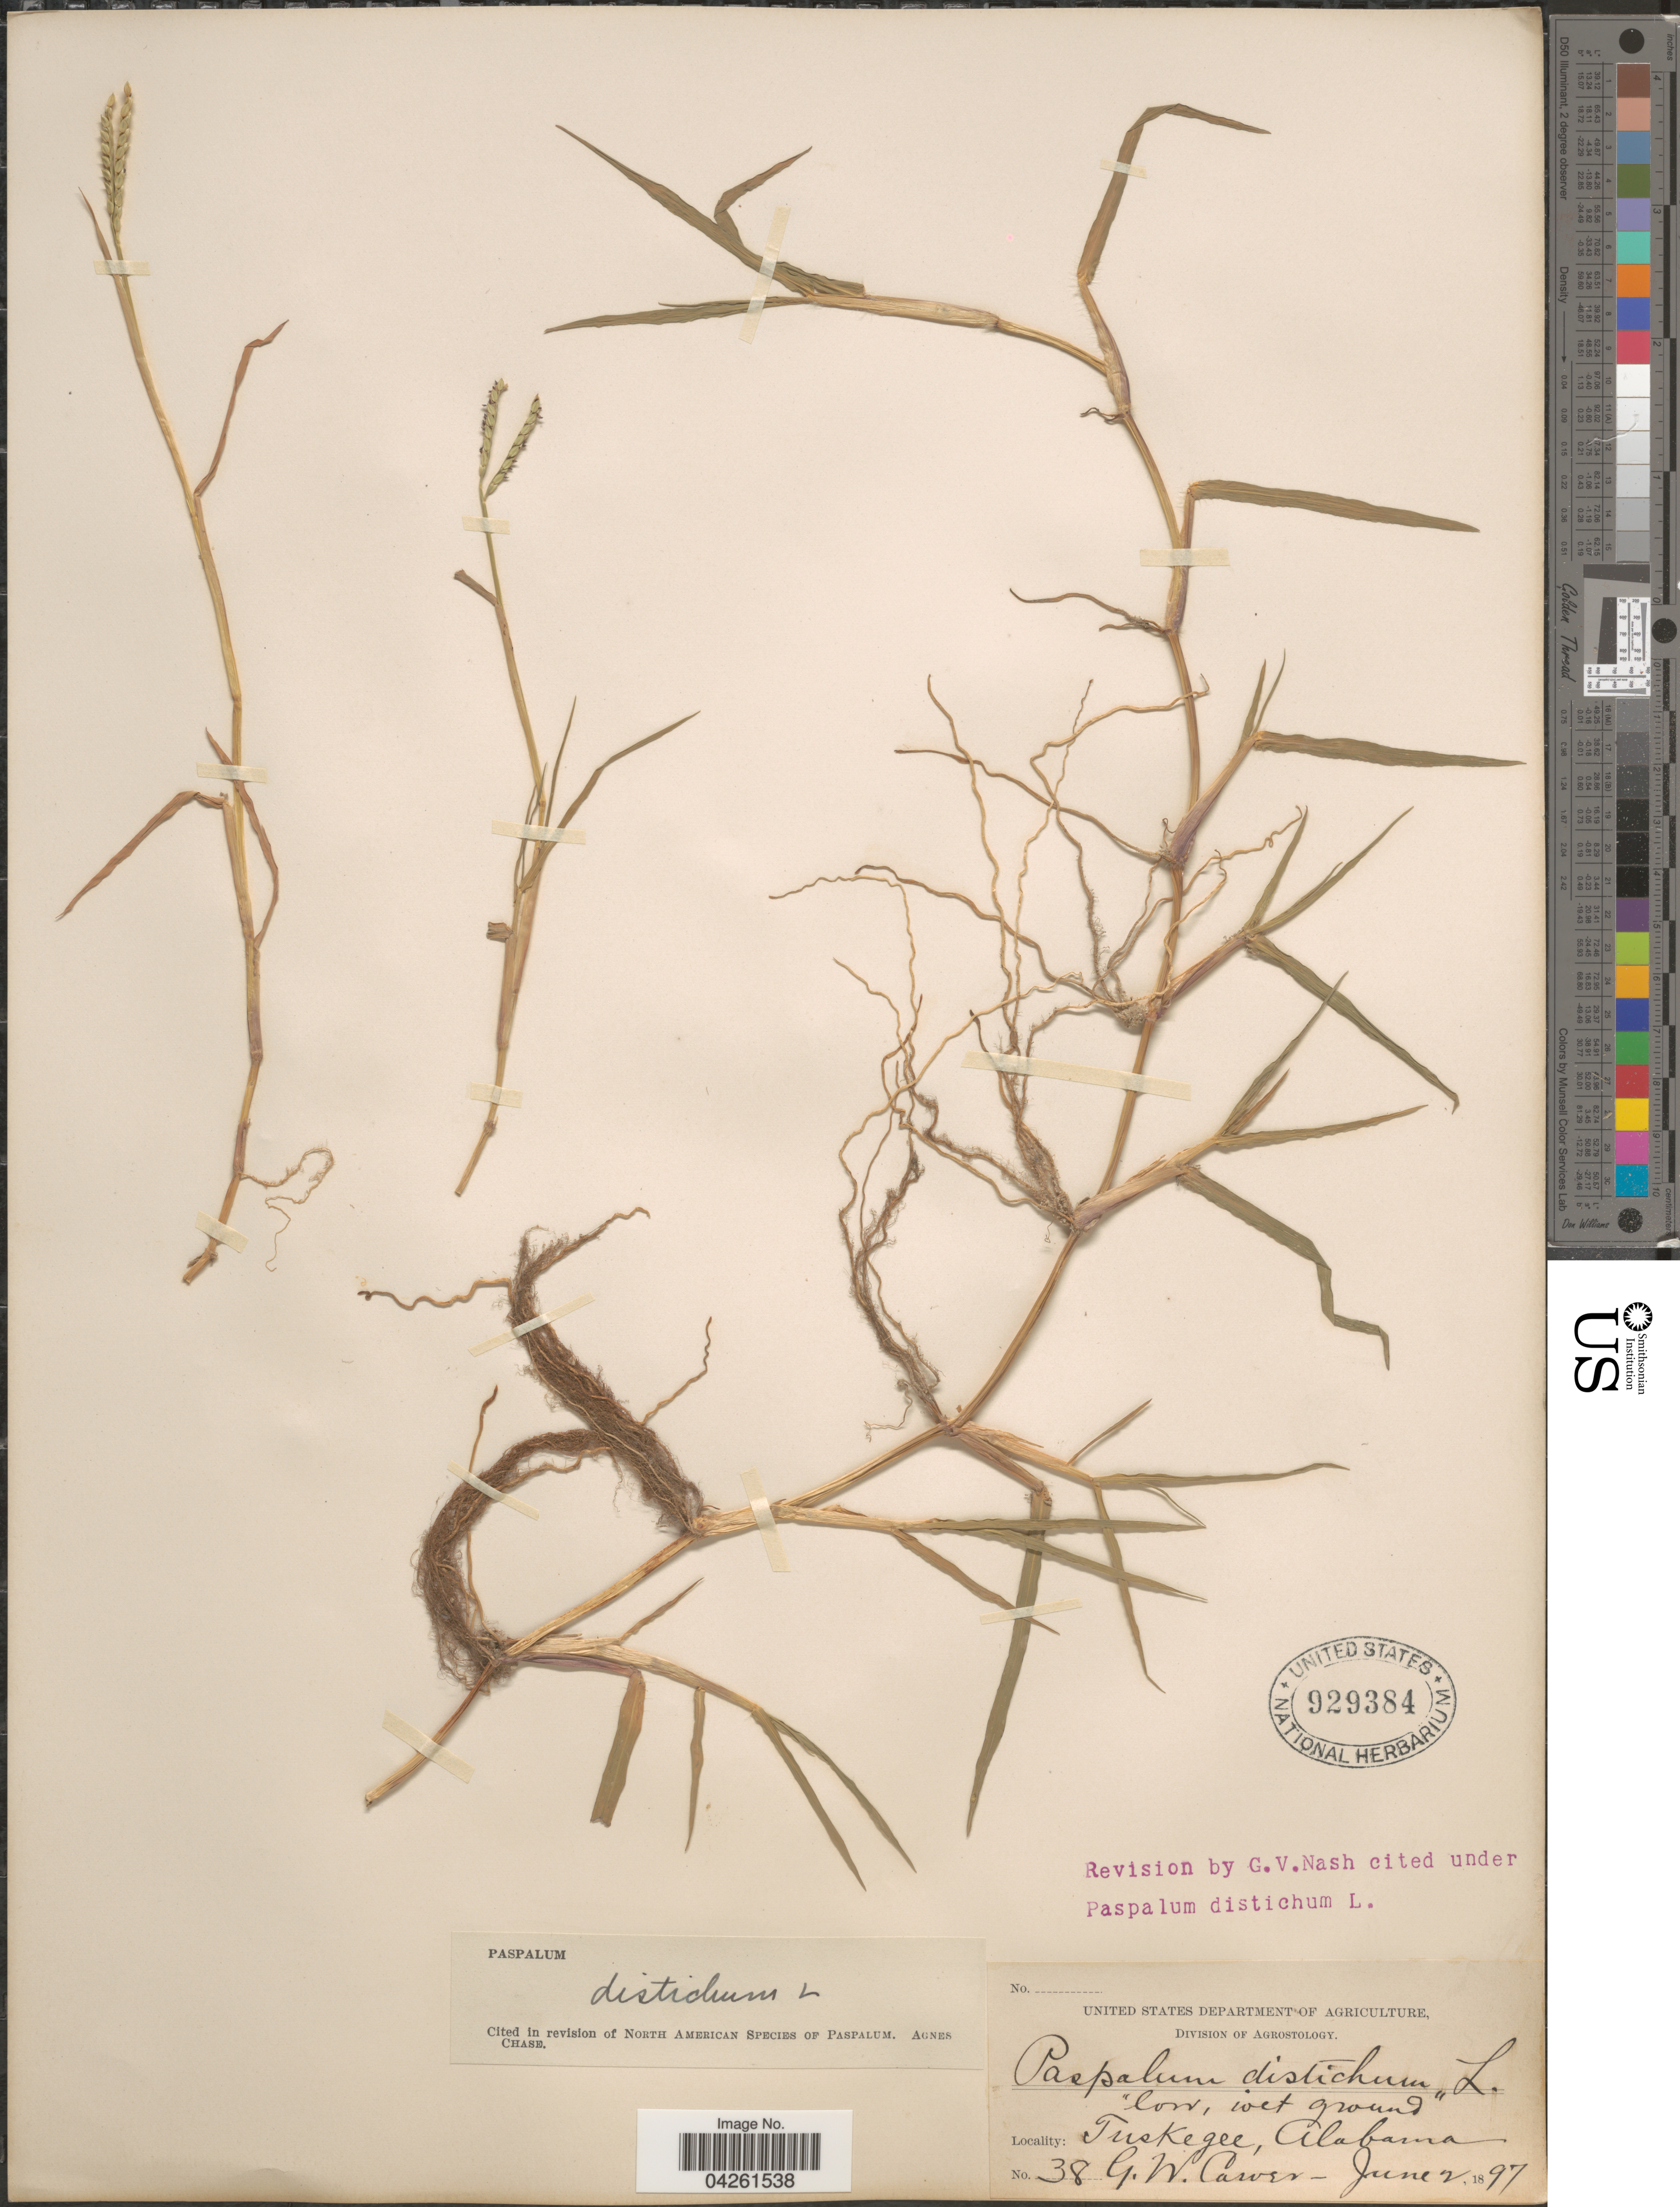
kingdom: Plantae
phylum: Tracheophyta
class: Liliopsida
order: Poales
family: Poaceae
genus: Paspalum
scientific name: Paspalum distichum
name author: L.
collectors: G. Carver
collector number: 38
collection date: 1897-06-02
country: United States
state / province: Alabama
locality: Tuskegee.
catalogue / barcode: US 929384